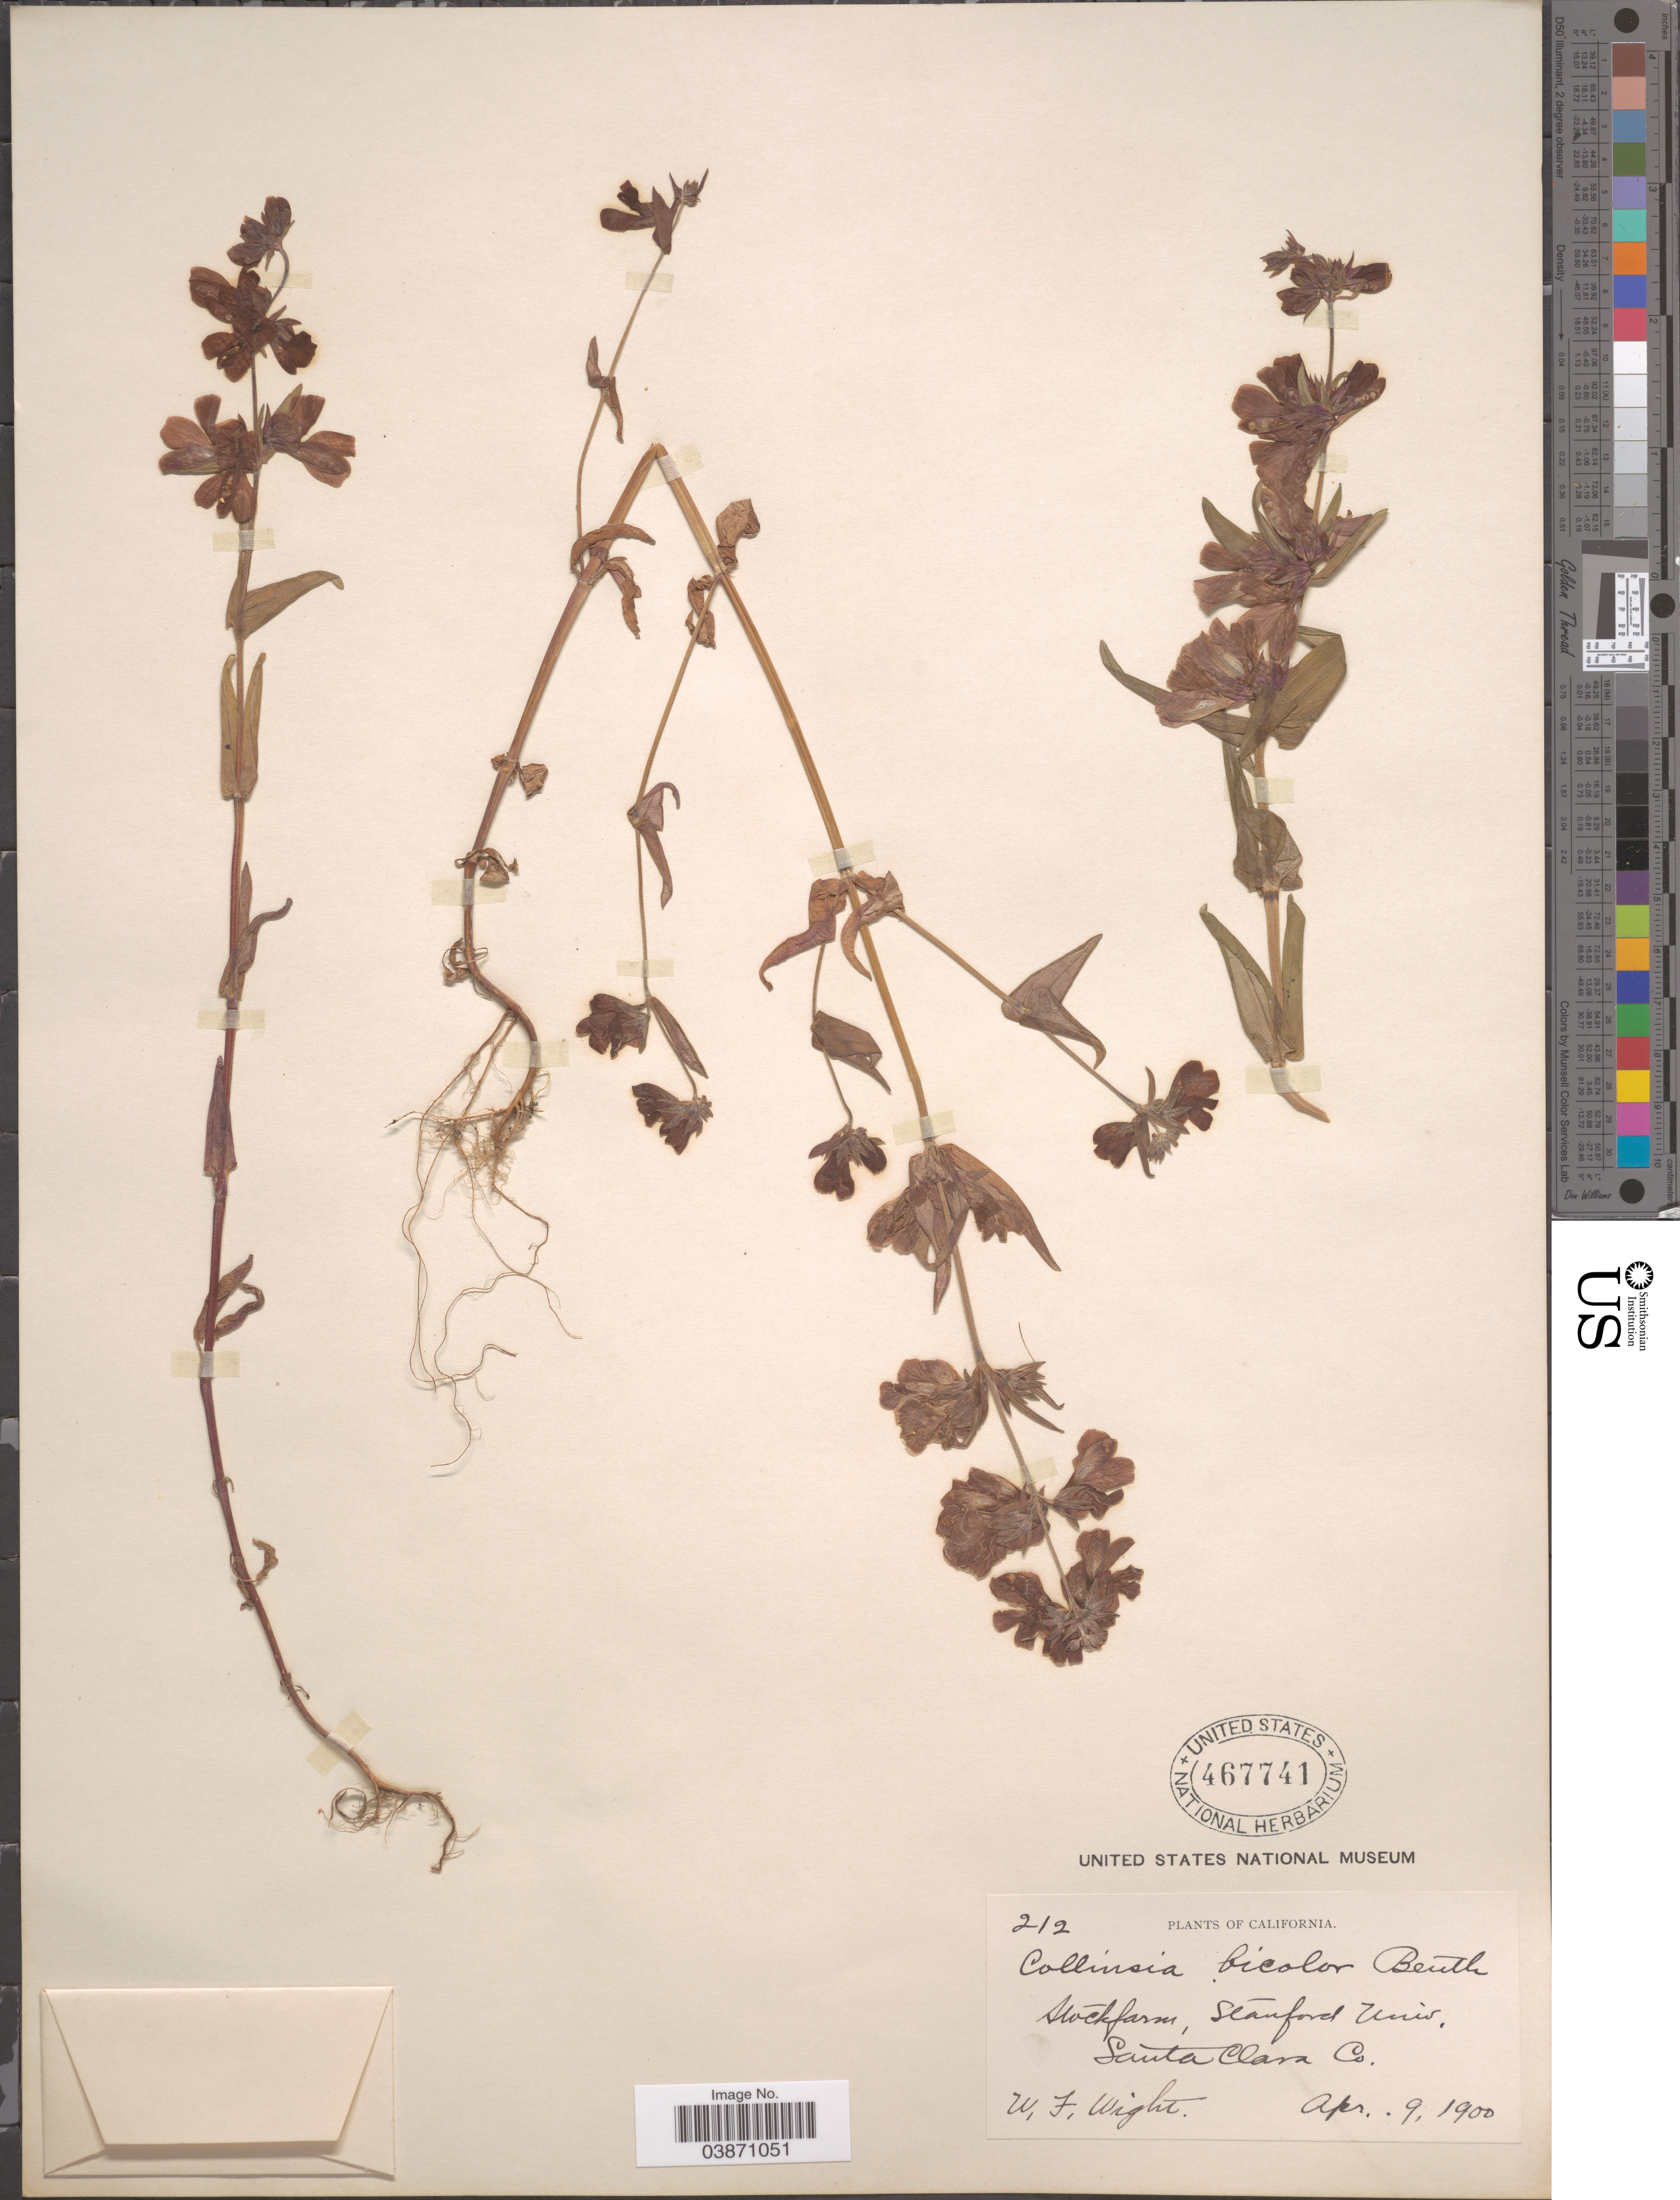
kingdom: Plantae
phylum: Tracheophyta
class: Magnoliopsida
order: Lamiales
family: Plantaginaceae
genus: Collinsia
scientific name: Collinsia bicolor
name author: Raf.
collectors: W. Wight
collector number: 212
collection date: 1900-04-09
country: United States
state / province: California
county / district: Santa Clara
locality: Stockfarm, Stanford Univ. Santa Clara Co.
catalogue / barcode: US 467741